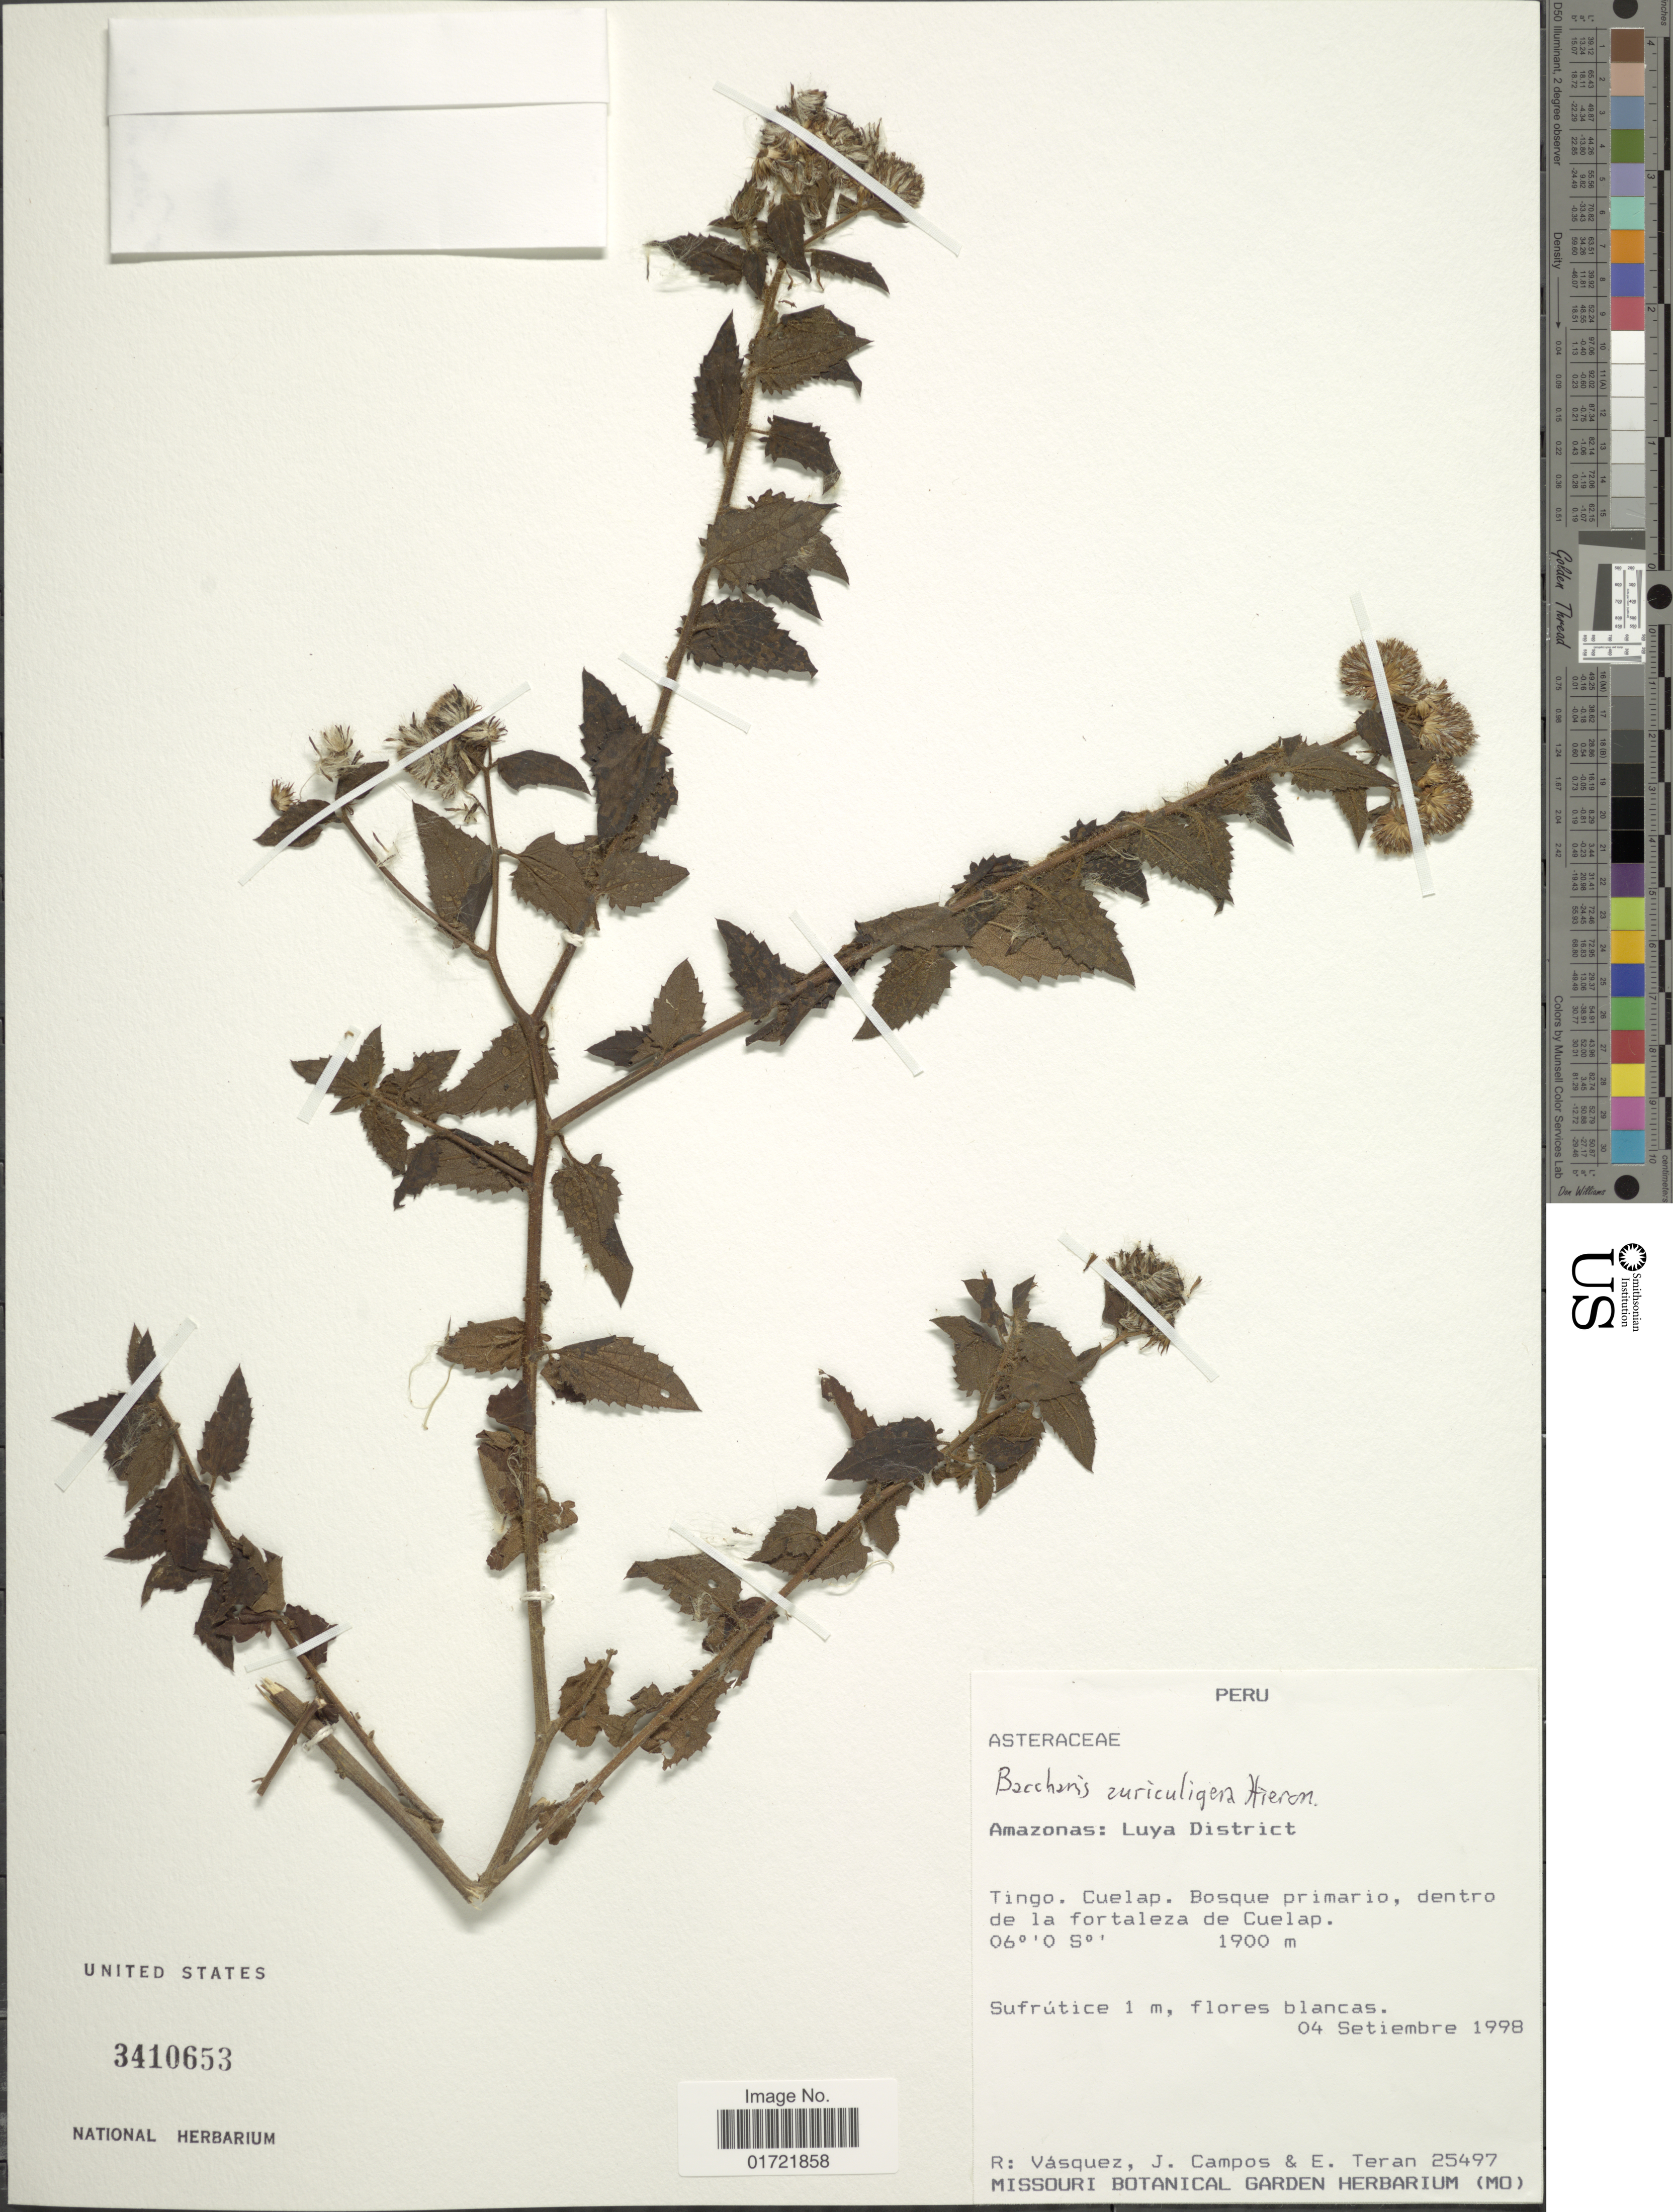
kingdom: Plantae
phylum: Tracheophyta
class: Magnoliopsida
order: Asterales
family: Asteraceae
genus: Baccharis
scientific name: Baccharis auriculigera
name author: Hieron.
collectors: R. Vásquez, J. Campos & E. Teran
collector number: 25497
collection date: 1998-09-04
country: Peru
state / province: Amazonas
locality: Tingo. Cuelap. Luya District. Dentro de la fortaleza de Cuelap.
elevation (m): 1900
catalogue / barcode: US 3410653